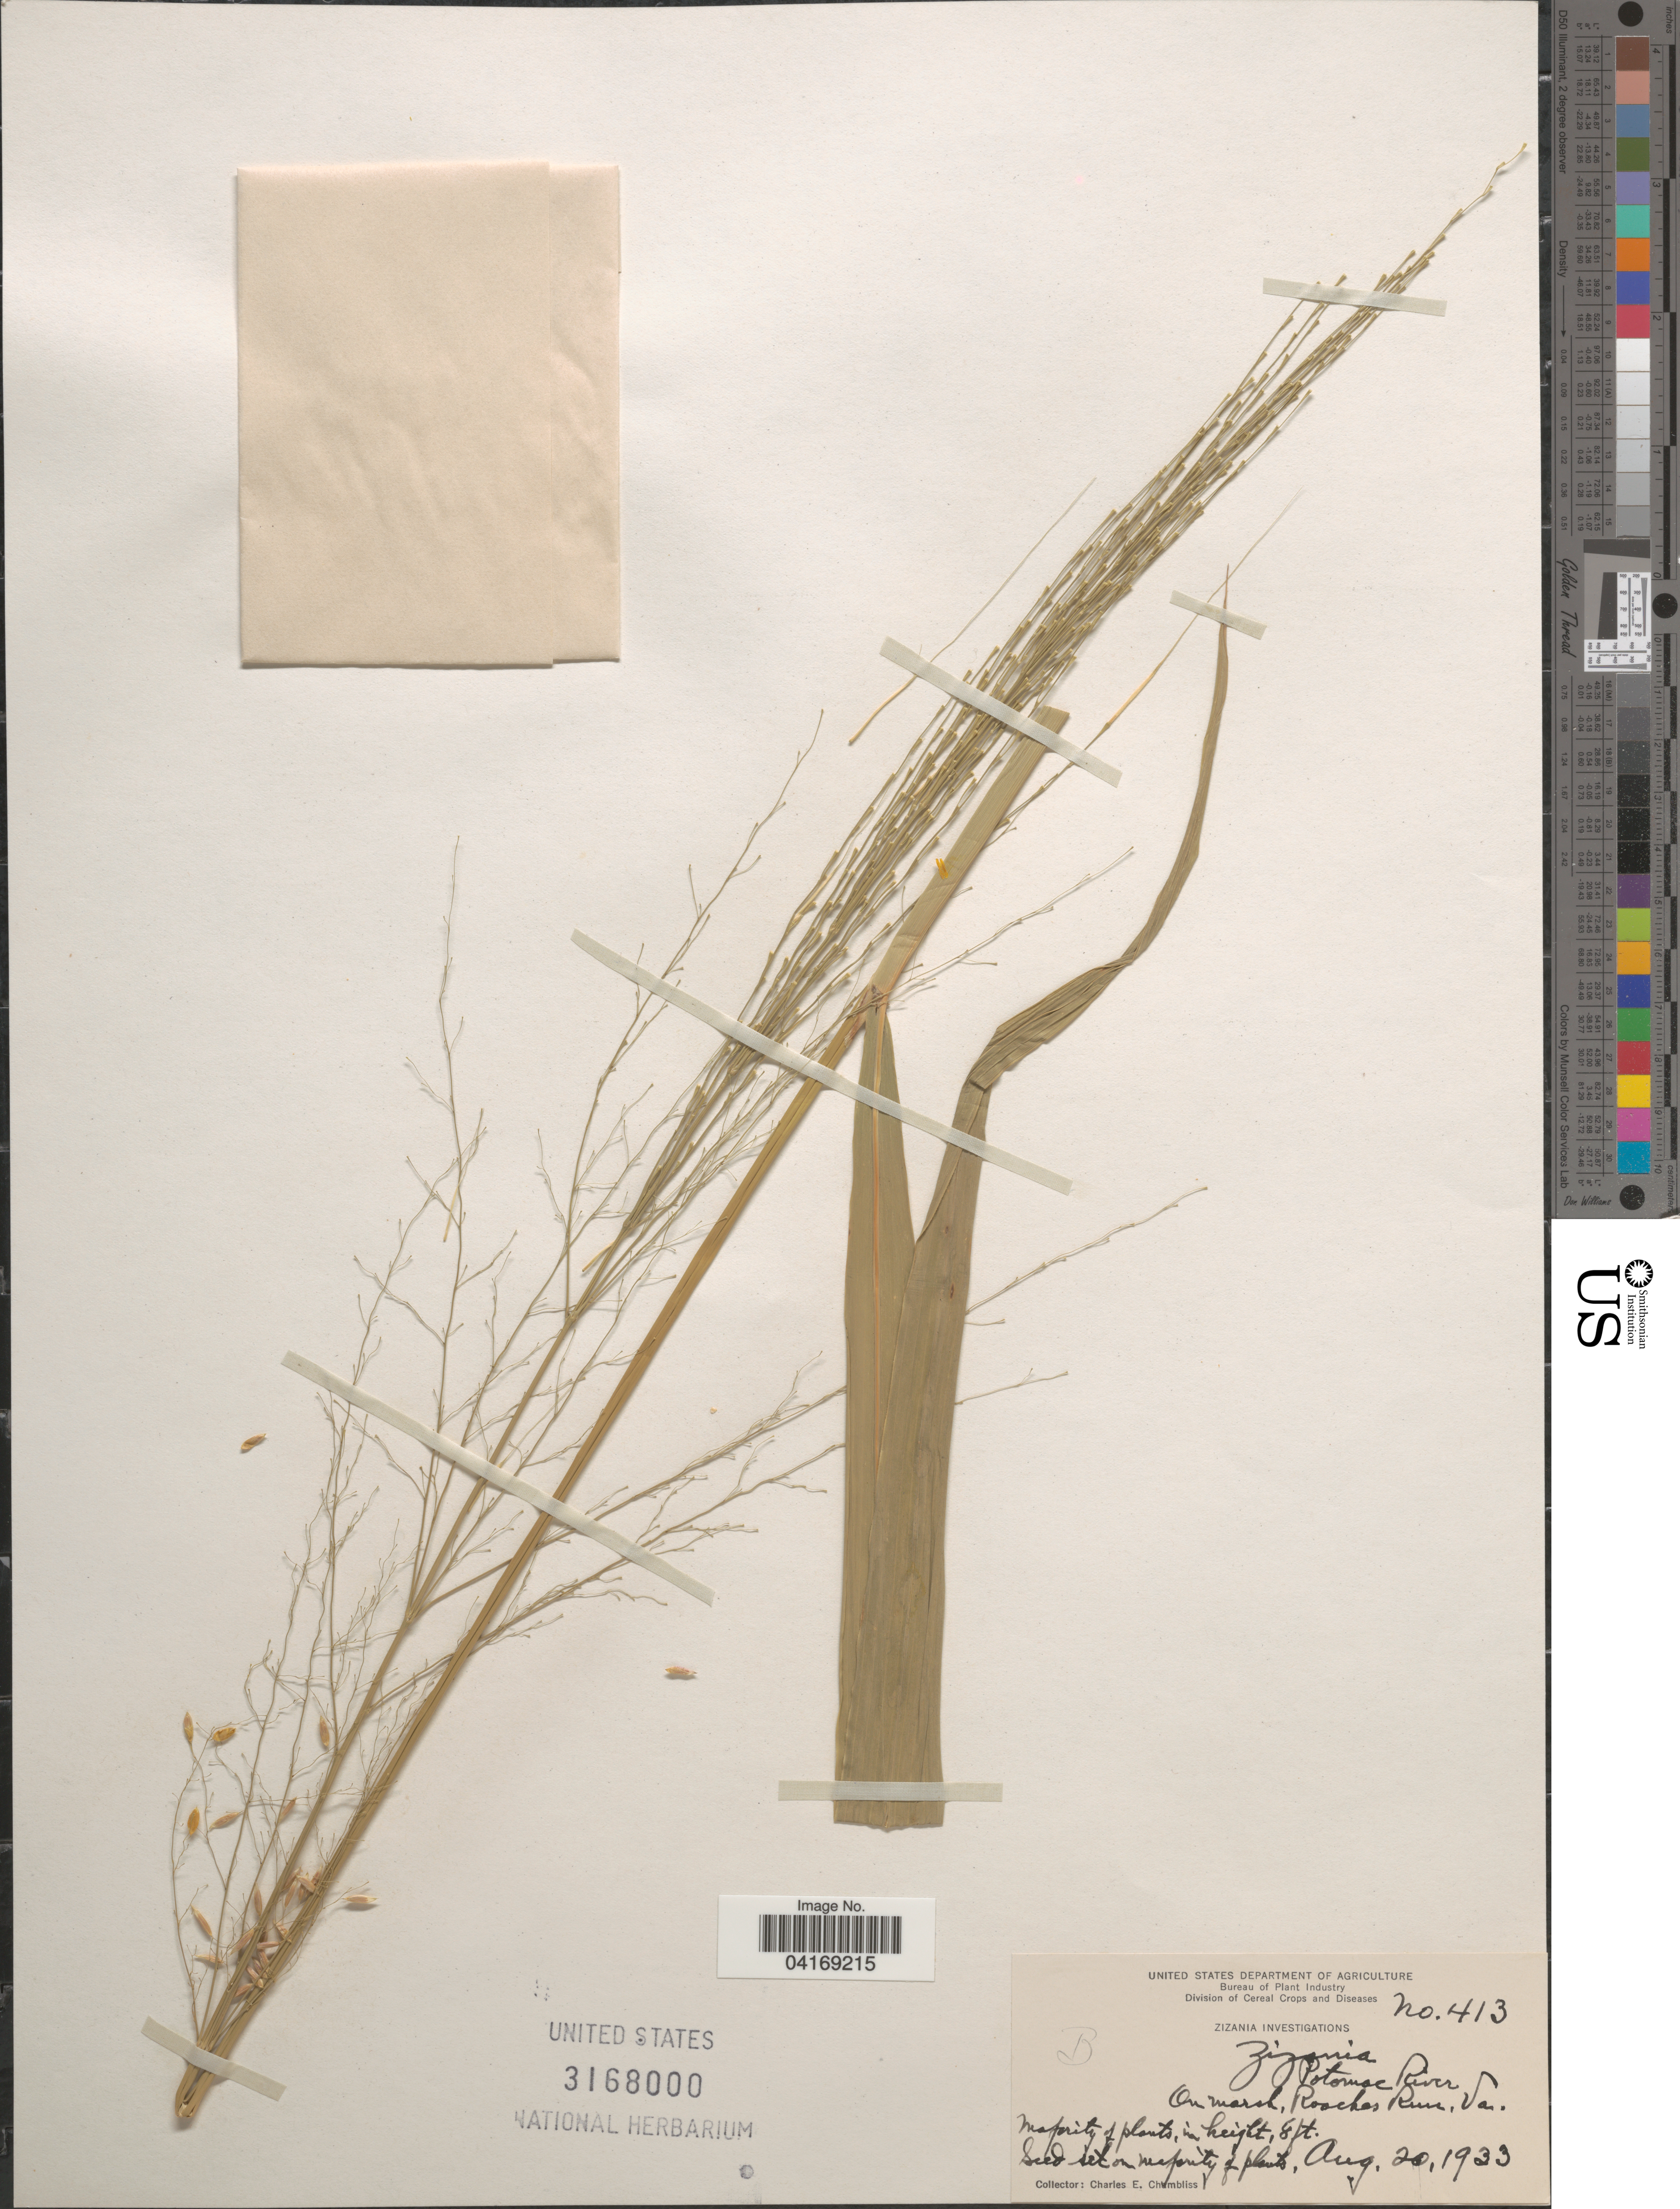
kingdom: Plantae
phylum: Tracheophyta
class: Liliopsida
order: Poales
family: Poaceae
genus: Zizania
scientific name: Zizania sp.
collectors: C. Chambliss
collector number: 413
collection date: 1933-08-20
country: United States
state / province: Virginia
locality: Potomac River. On marsh, Roaches Run.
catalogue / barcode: US 3168000